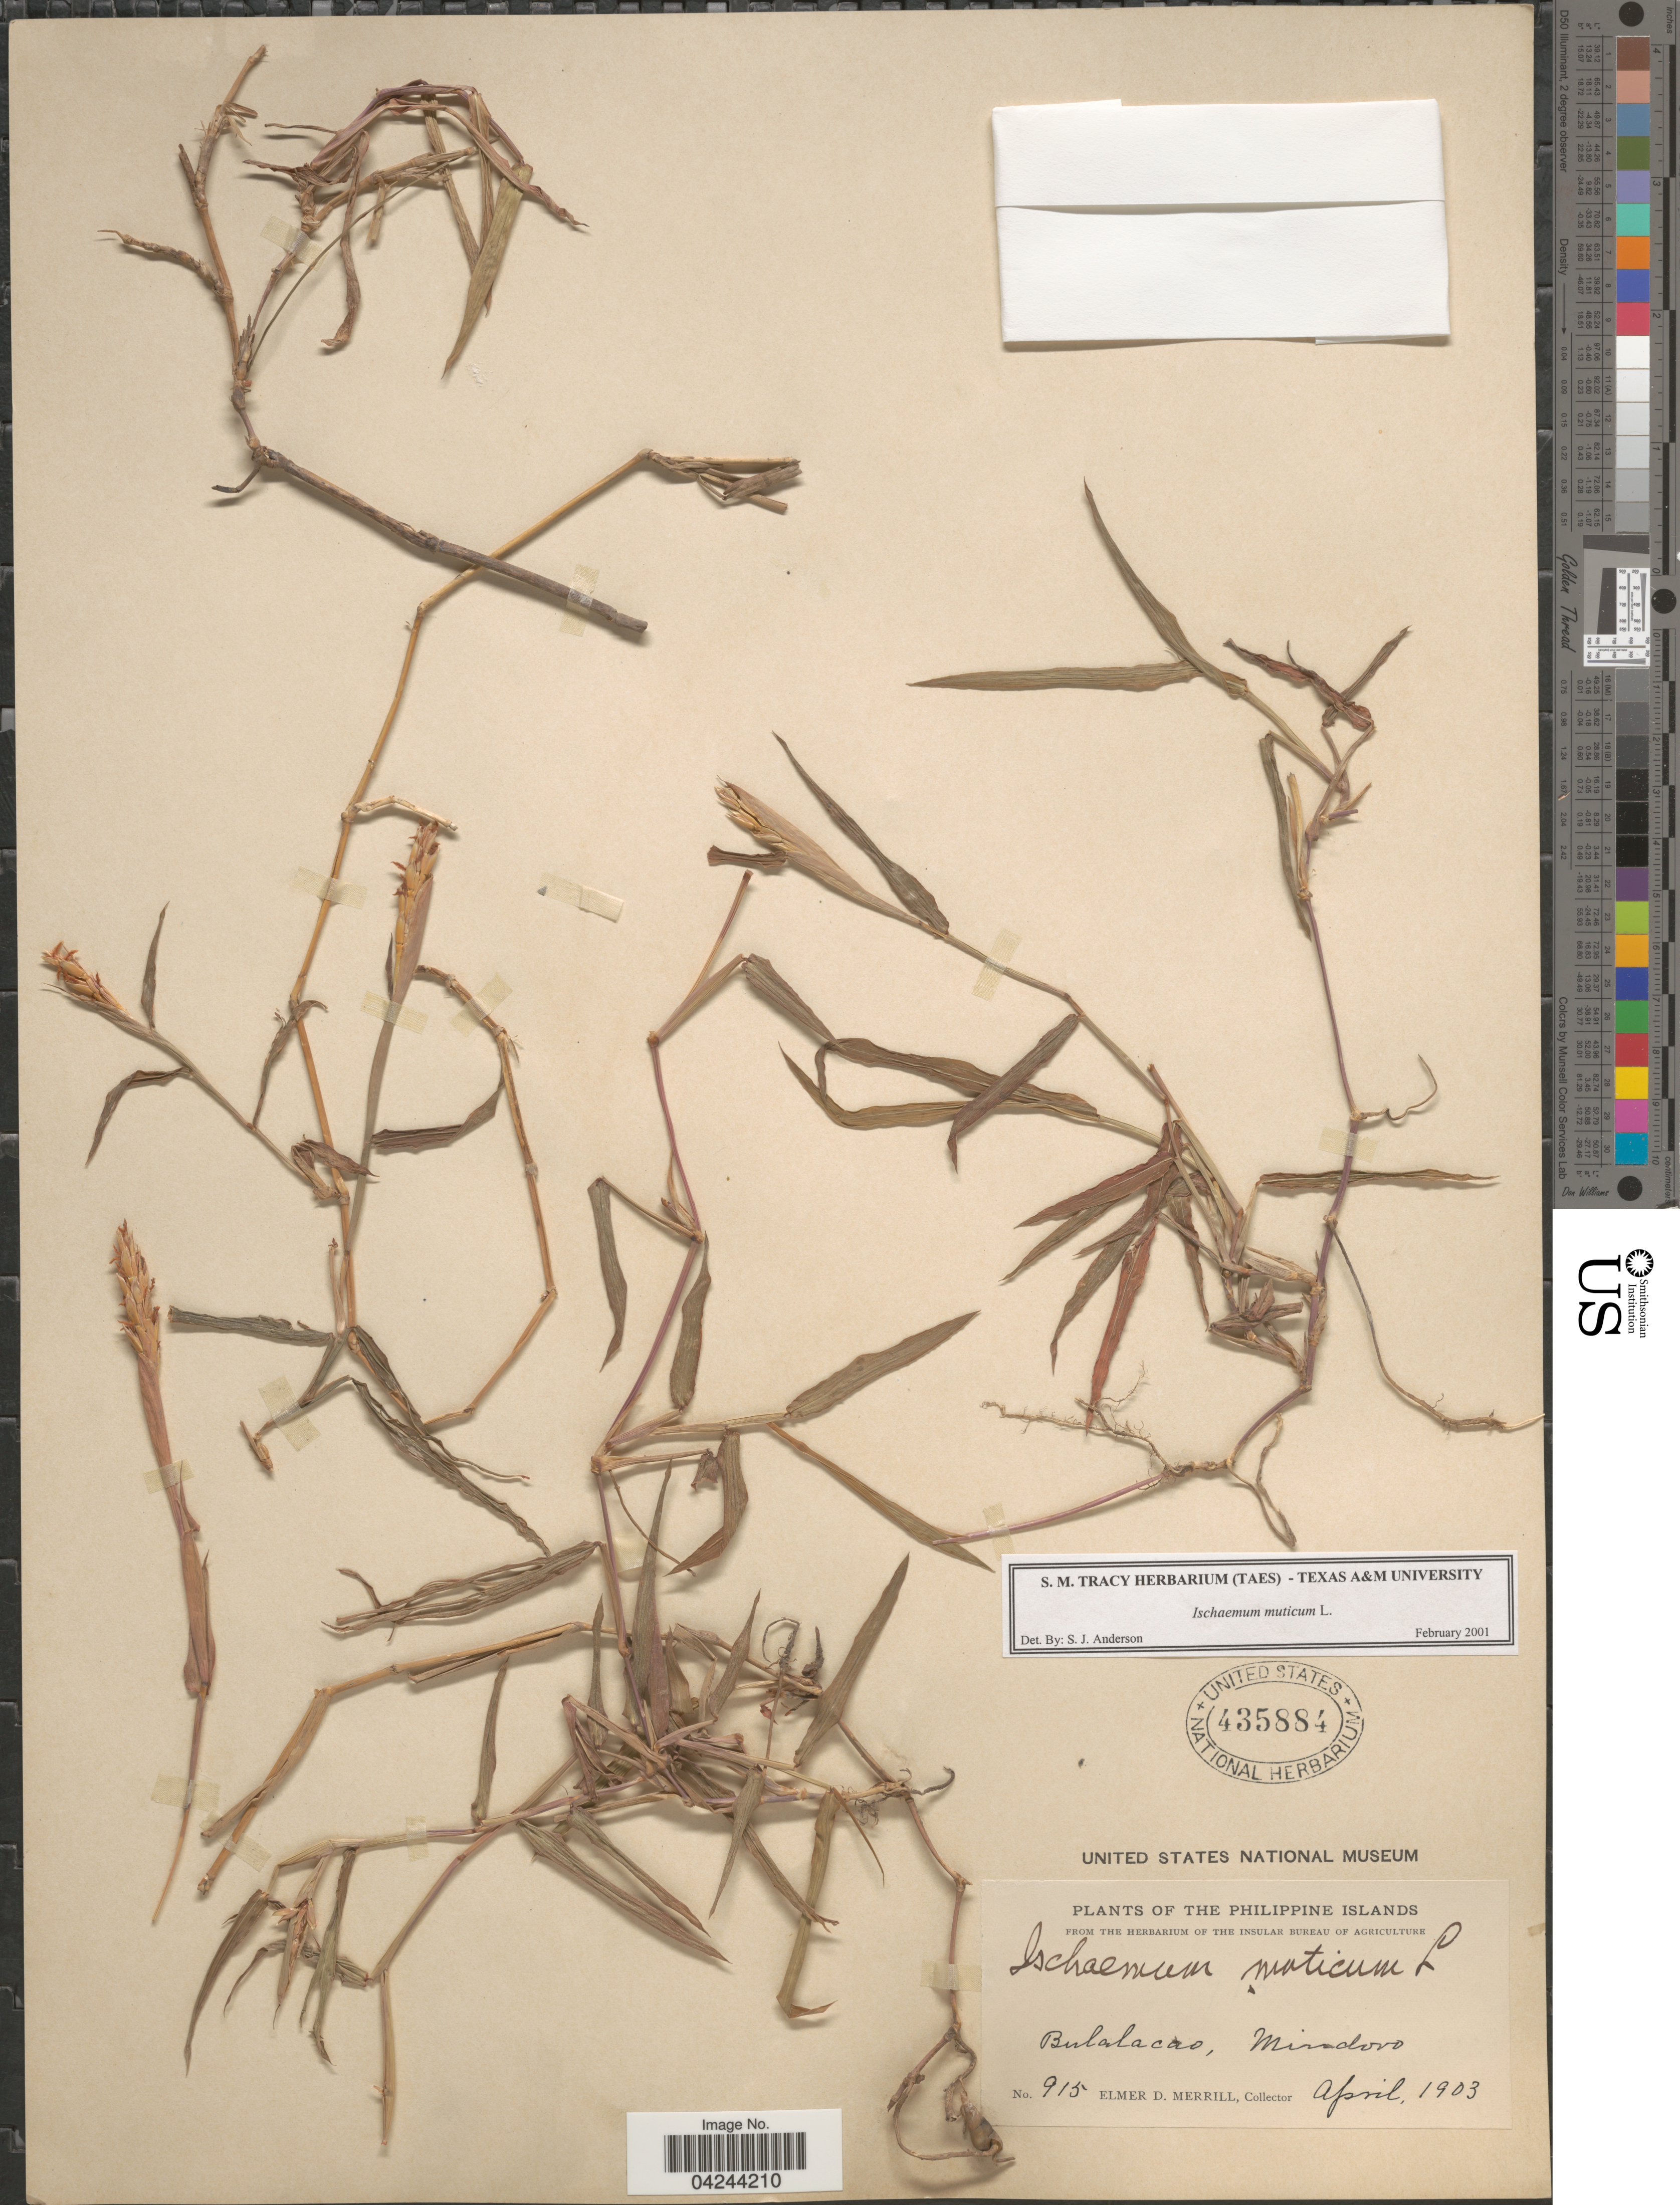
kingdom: Plantae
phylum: Tracheophyta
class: Liliopsida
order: Poales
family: Poaceae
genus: Ischaemum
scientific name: Ischaemum muticum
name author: L.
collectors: E. D. Merrill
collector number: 915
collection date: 1903-04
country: Philippines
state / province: Mimaropa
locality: The Philippine Islands. Bulalacao, Mindoro.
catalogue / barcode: US 435884